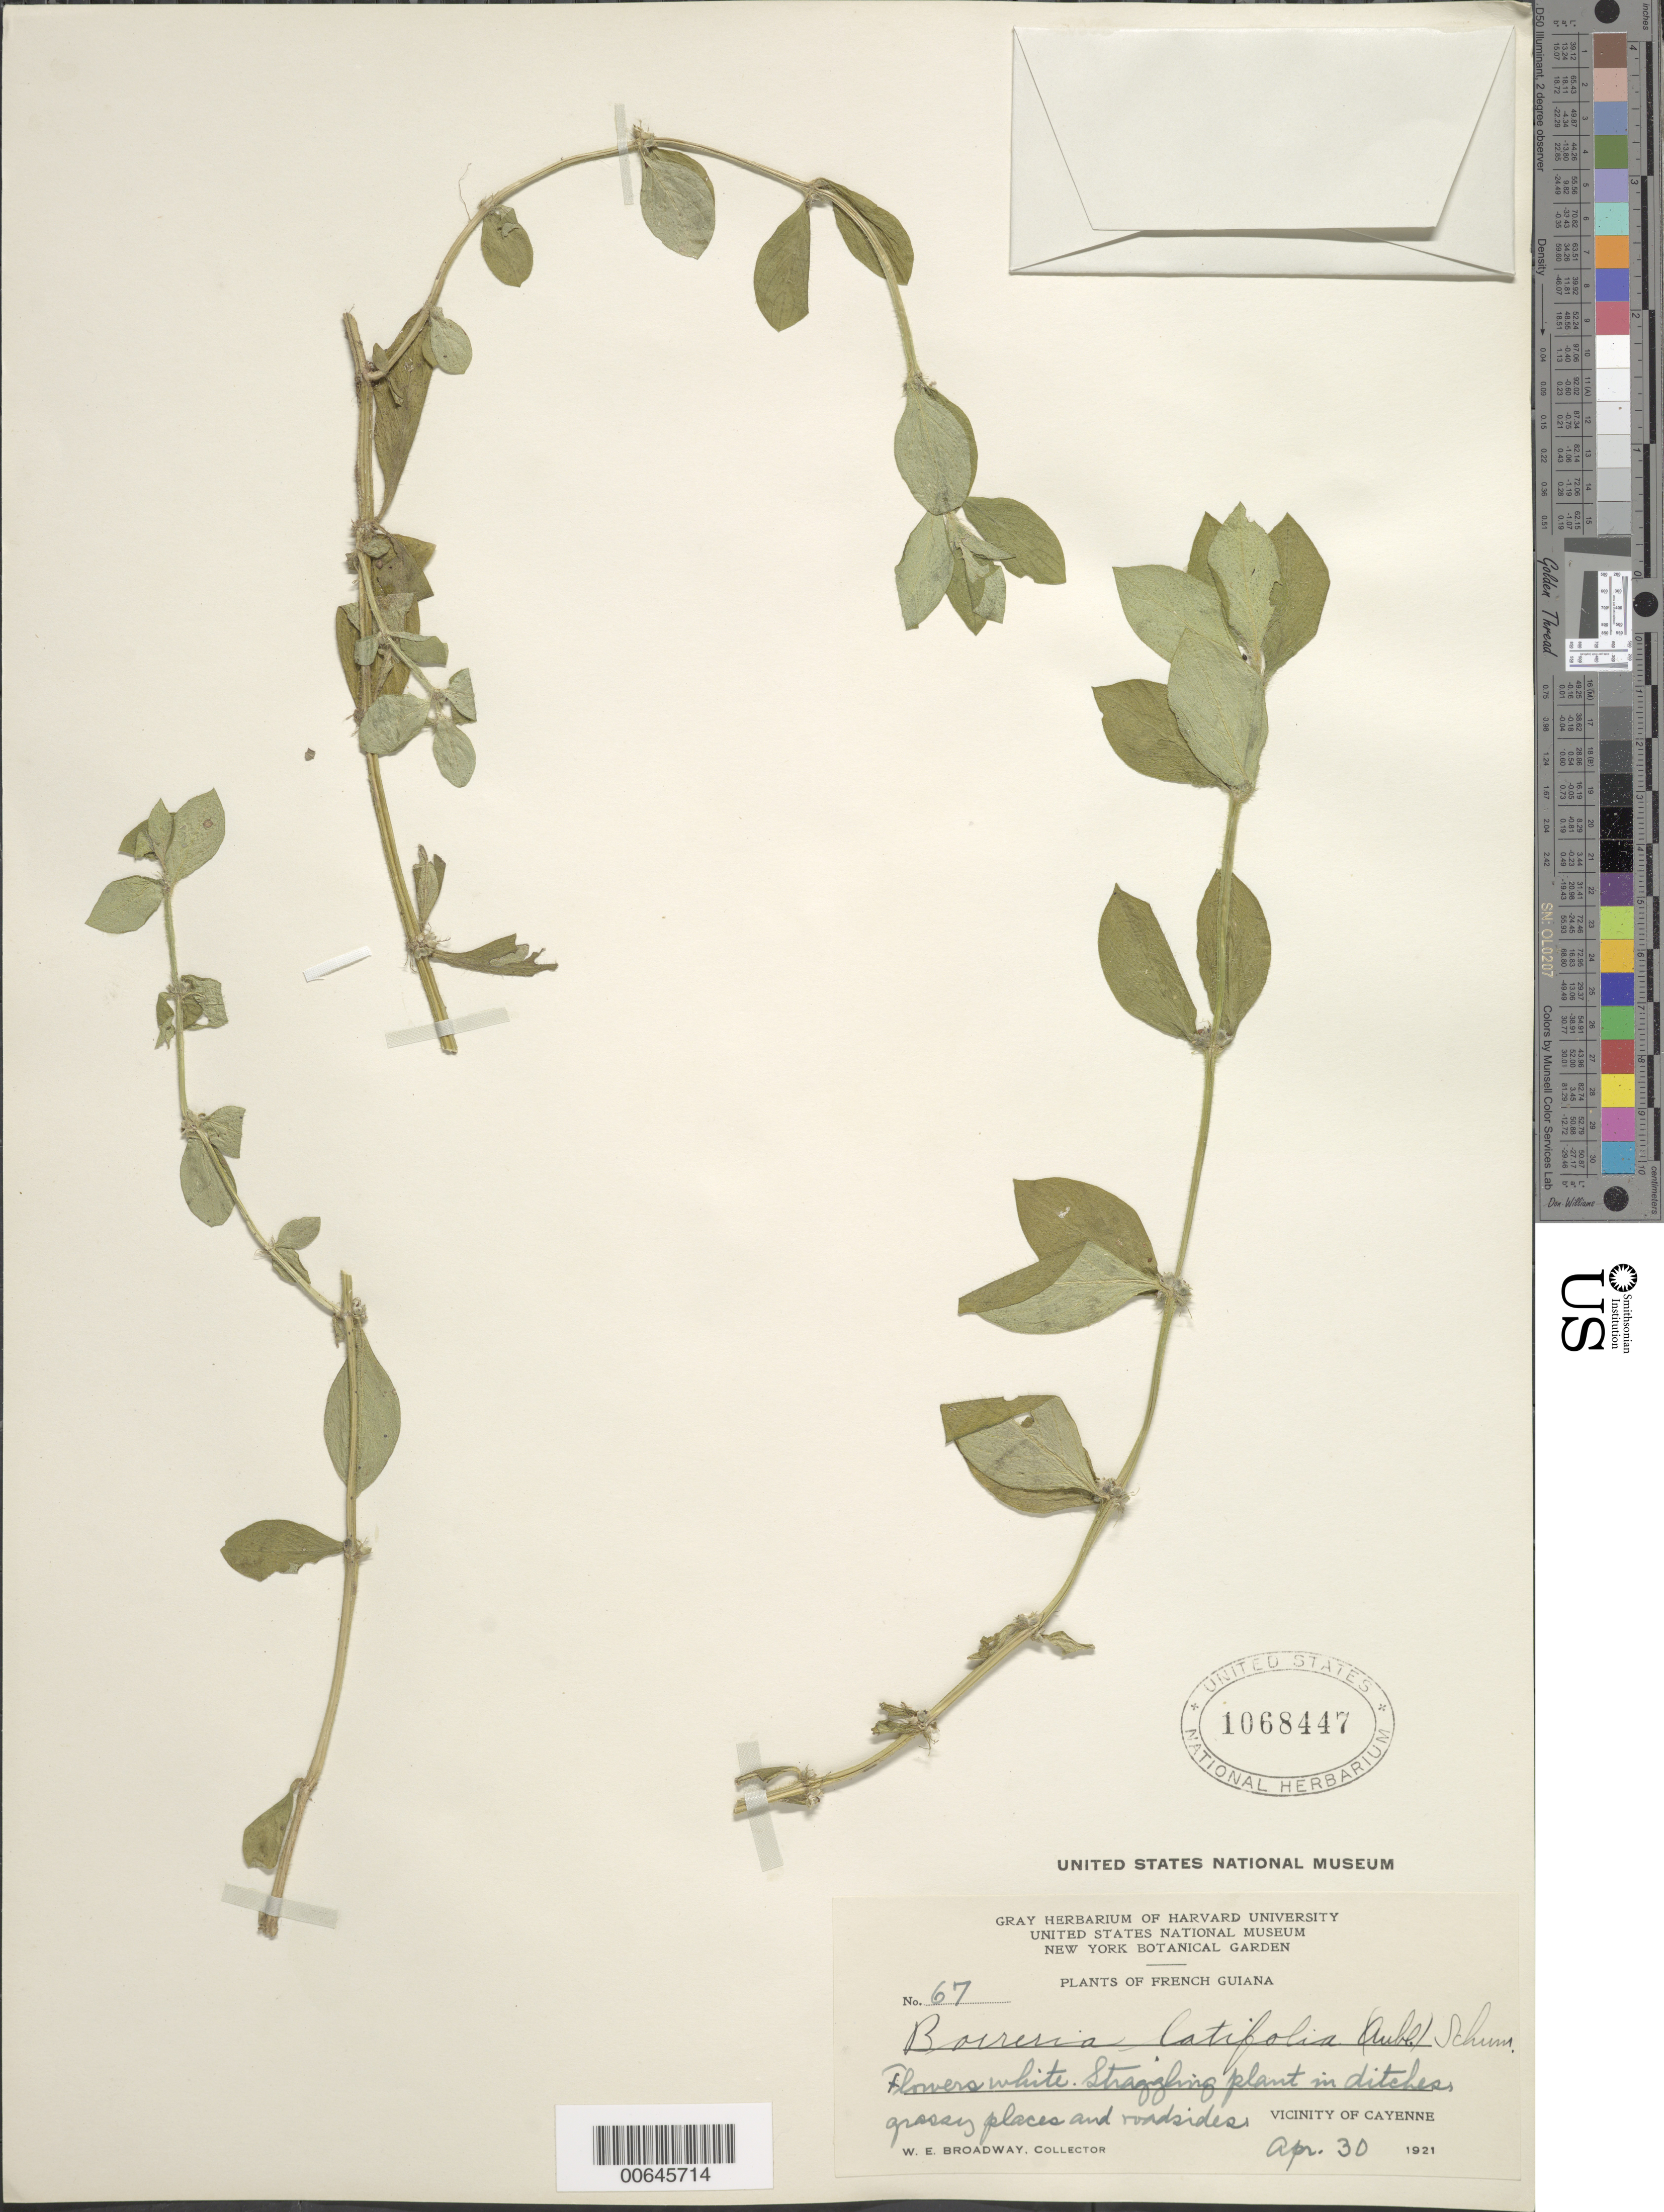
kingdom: Plantae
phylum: Tracheophyta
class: Magnoliopsida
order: Gentianales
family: Rubiaceae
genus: Borreria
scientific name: Borreria latifolia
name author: (Aubl.) K. Schum.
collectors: W. E. Broadway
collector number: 67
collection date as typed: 30-Apr-21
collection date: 1921-04-30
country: French Guiana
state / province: Cayenne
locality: Cayenne, vic.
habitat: Grassy places, roadsides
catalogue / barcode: US 1068447